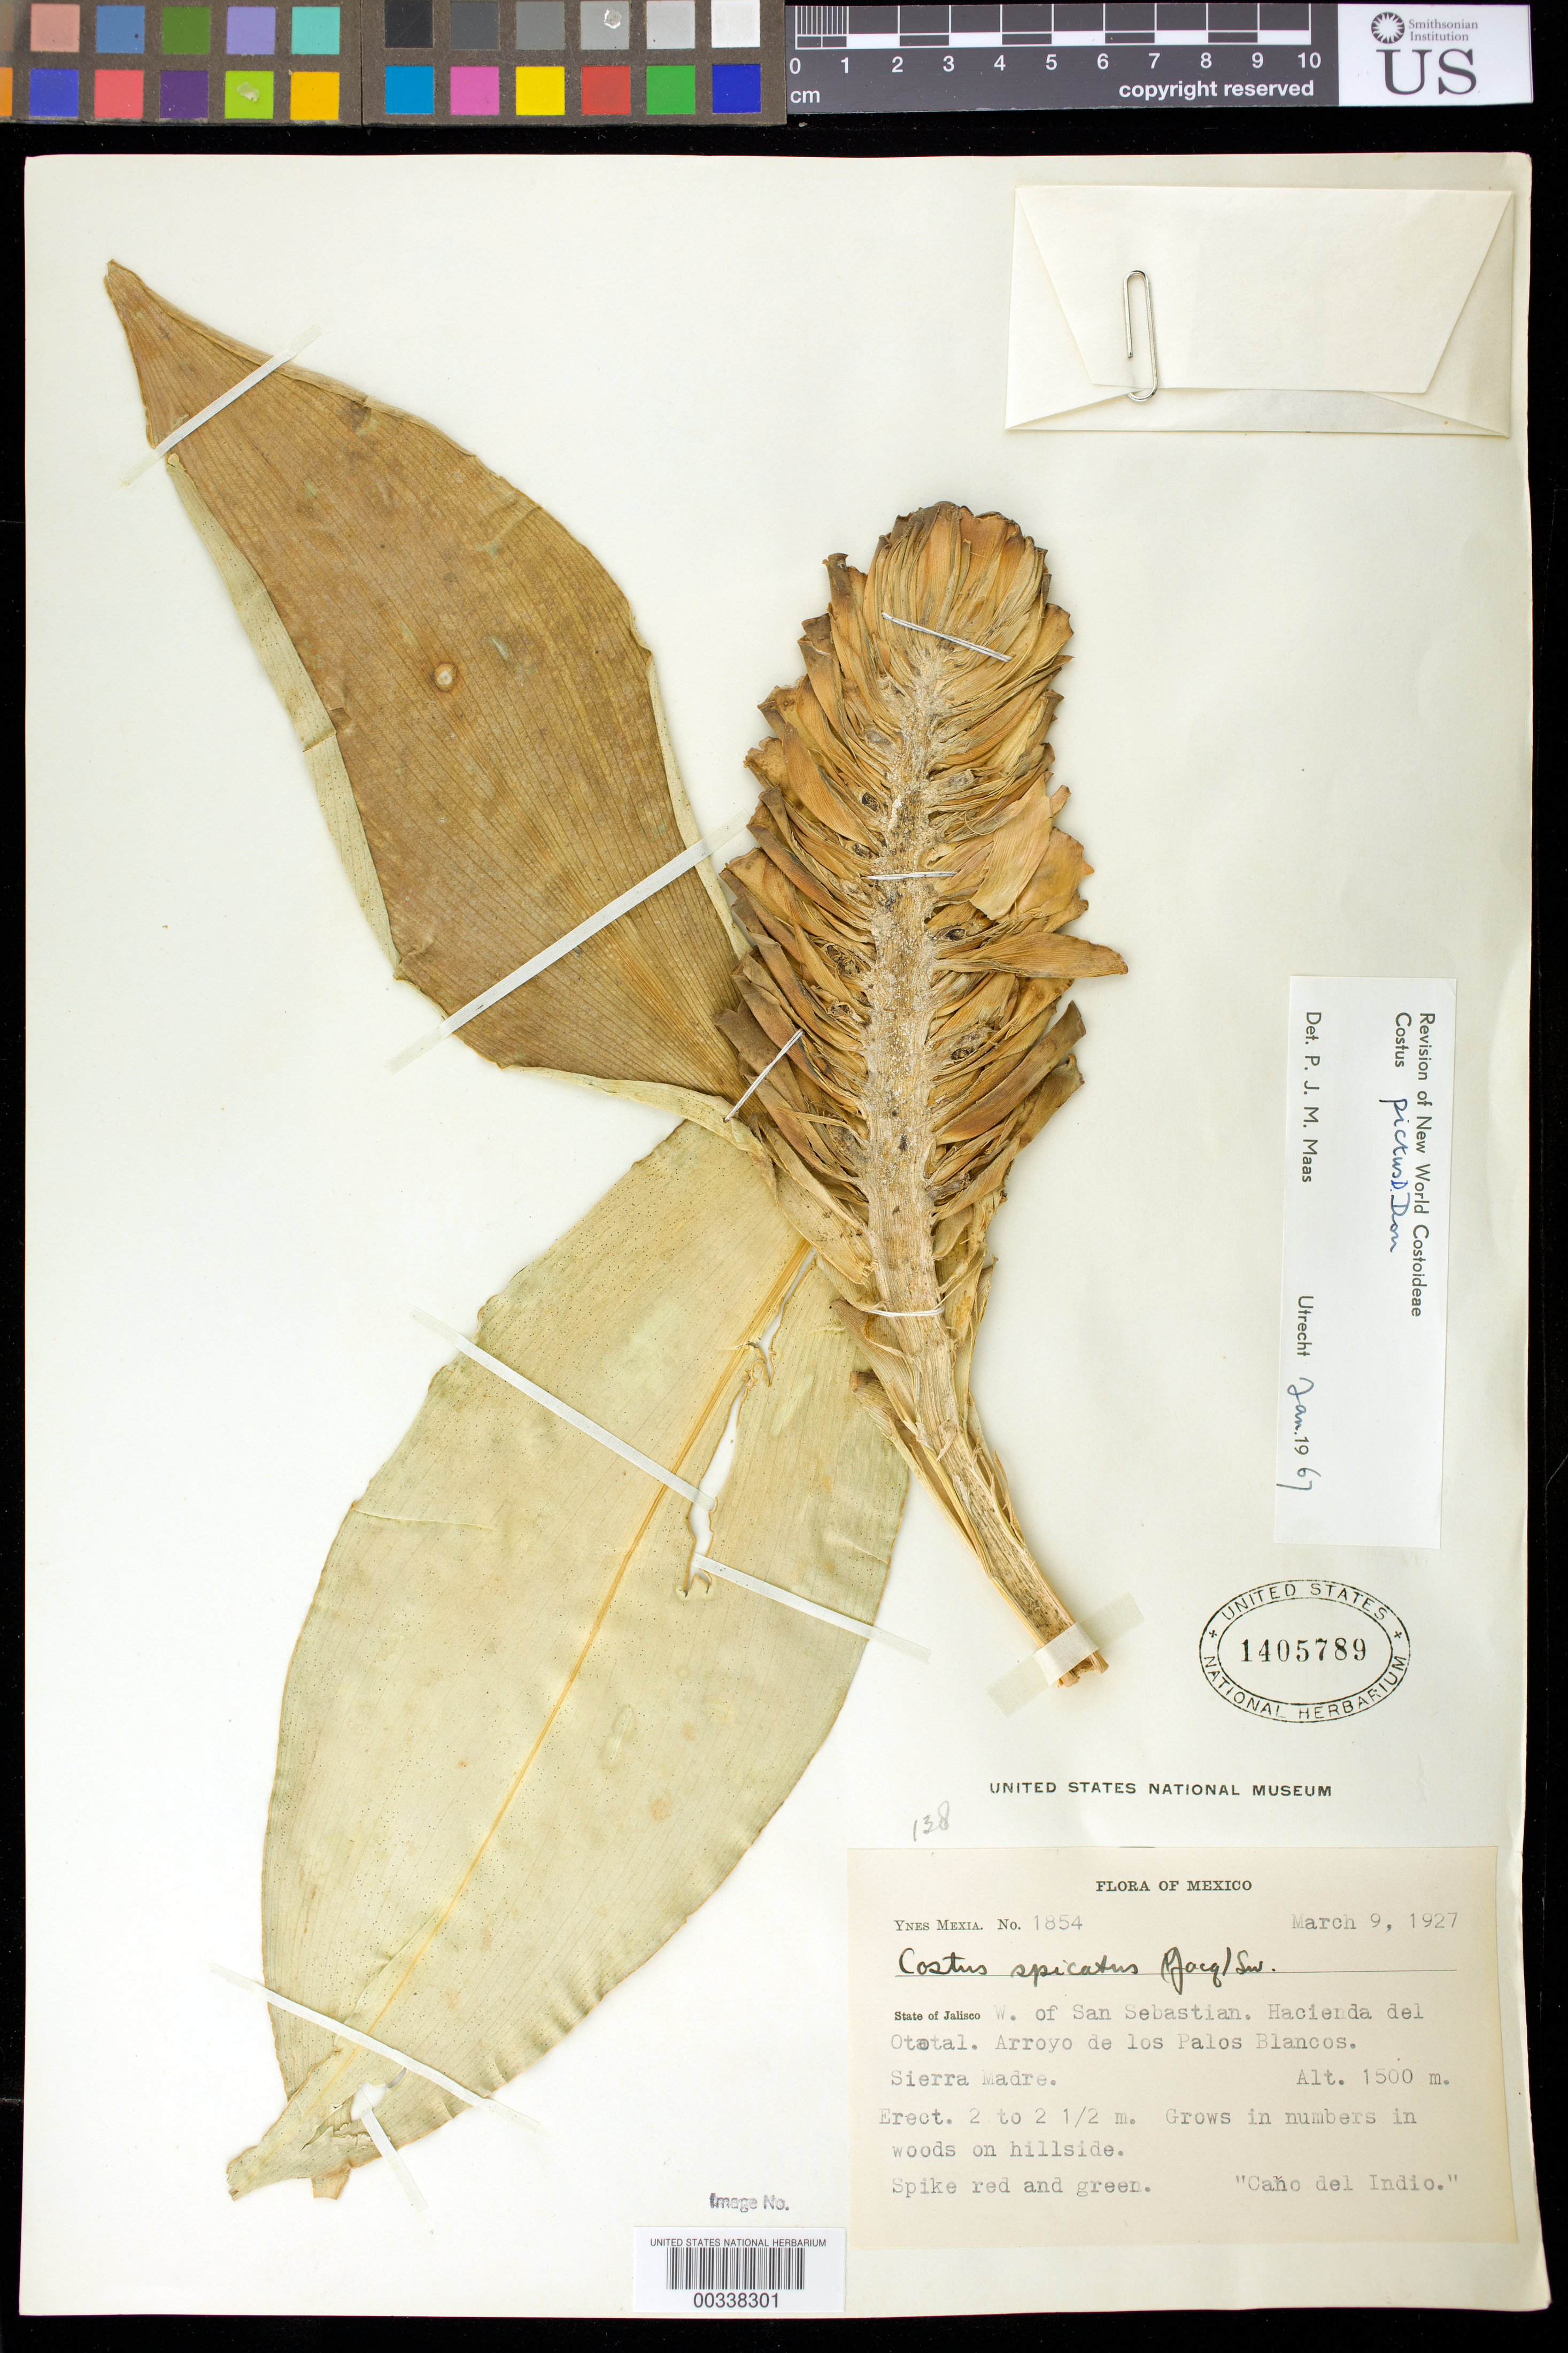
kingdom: Plantae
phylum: Tracheophyta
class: Liliopsida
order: Zingiberales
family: Costaceae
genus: Costus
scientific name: Costus pictus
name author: D. Don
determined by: Maas, Paul J. M.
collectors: Y. Mexia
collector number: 1854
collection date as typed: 09 Mar 1927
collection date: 1927-03-09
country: Mexico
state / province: Jalisco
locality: W of San Sebastian, Hacienda del Ototal, Arroyo de Los Palos Blancos, Sierra Madre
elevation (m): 1500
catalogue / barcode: US 1405789